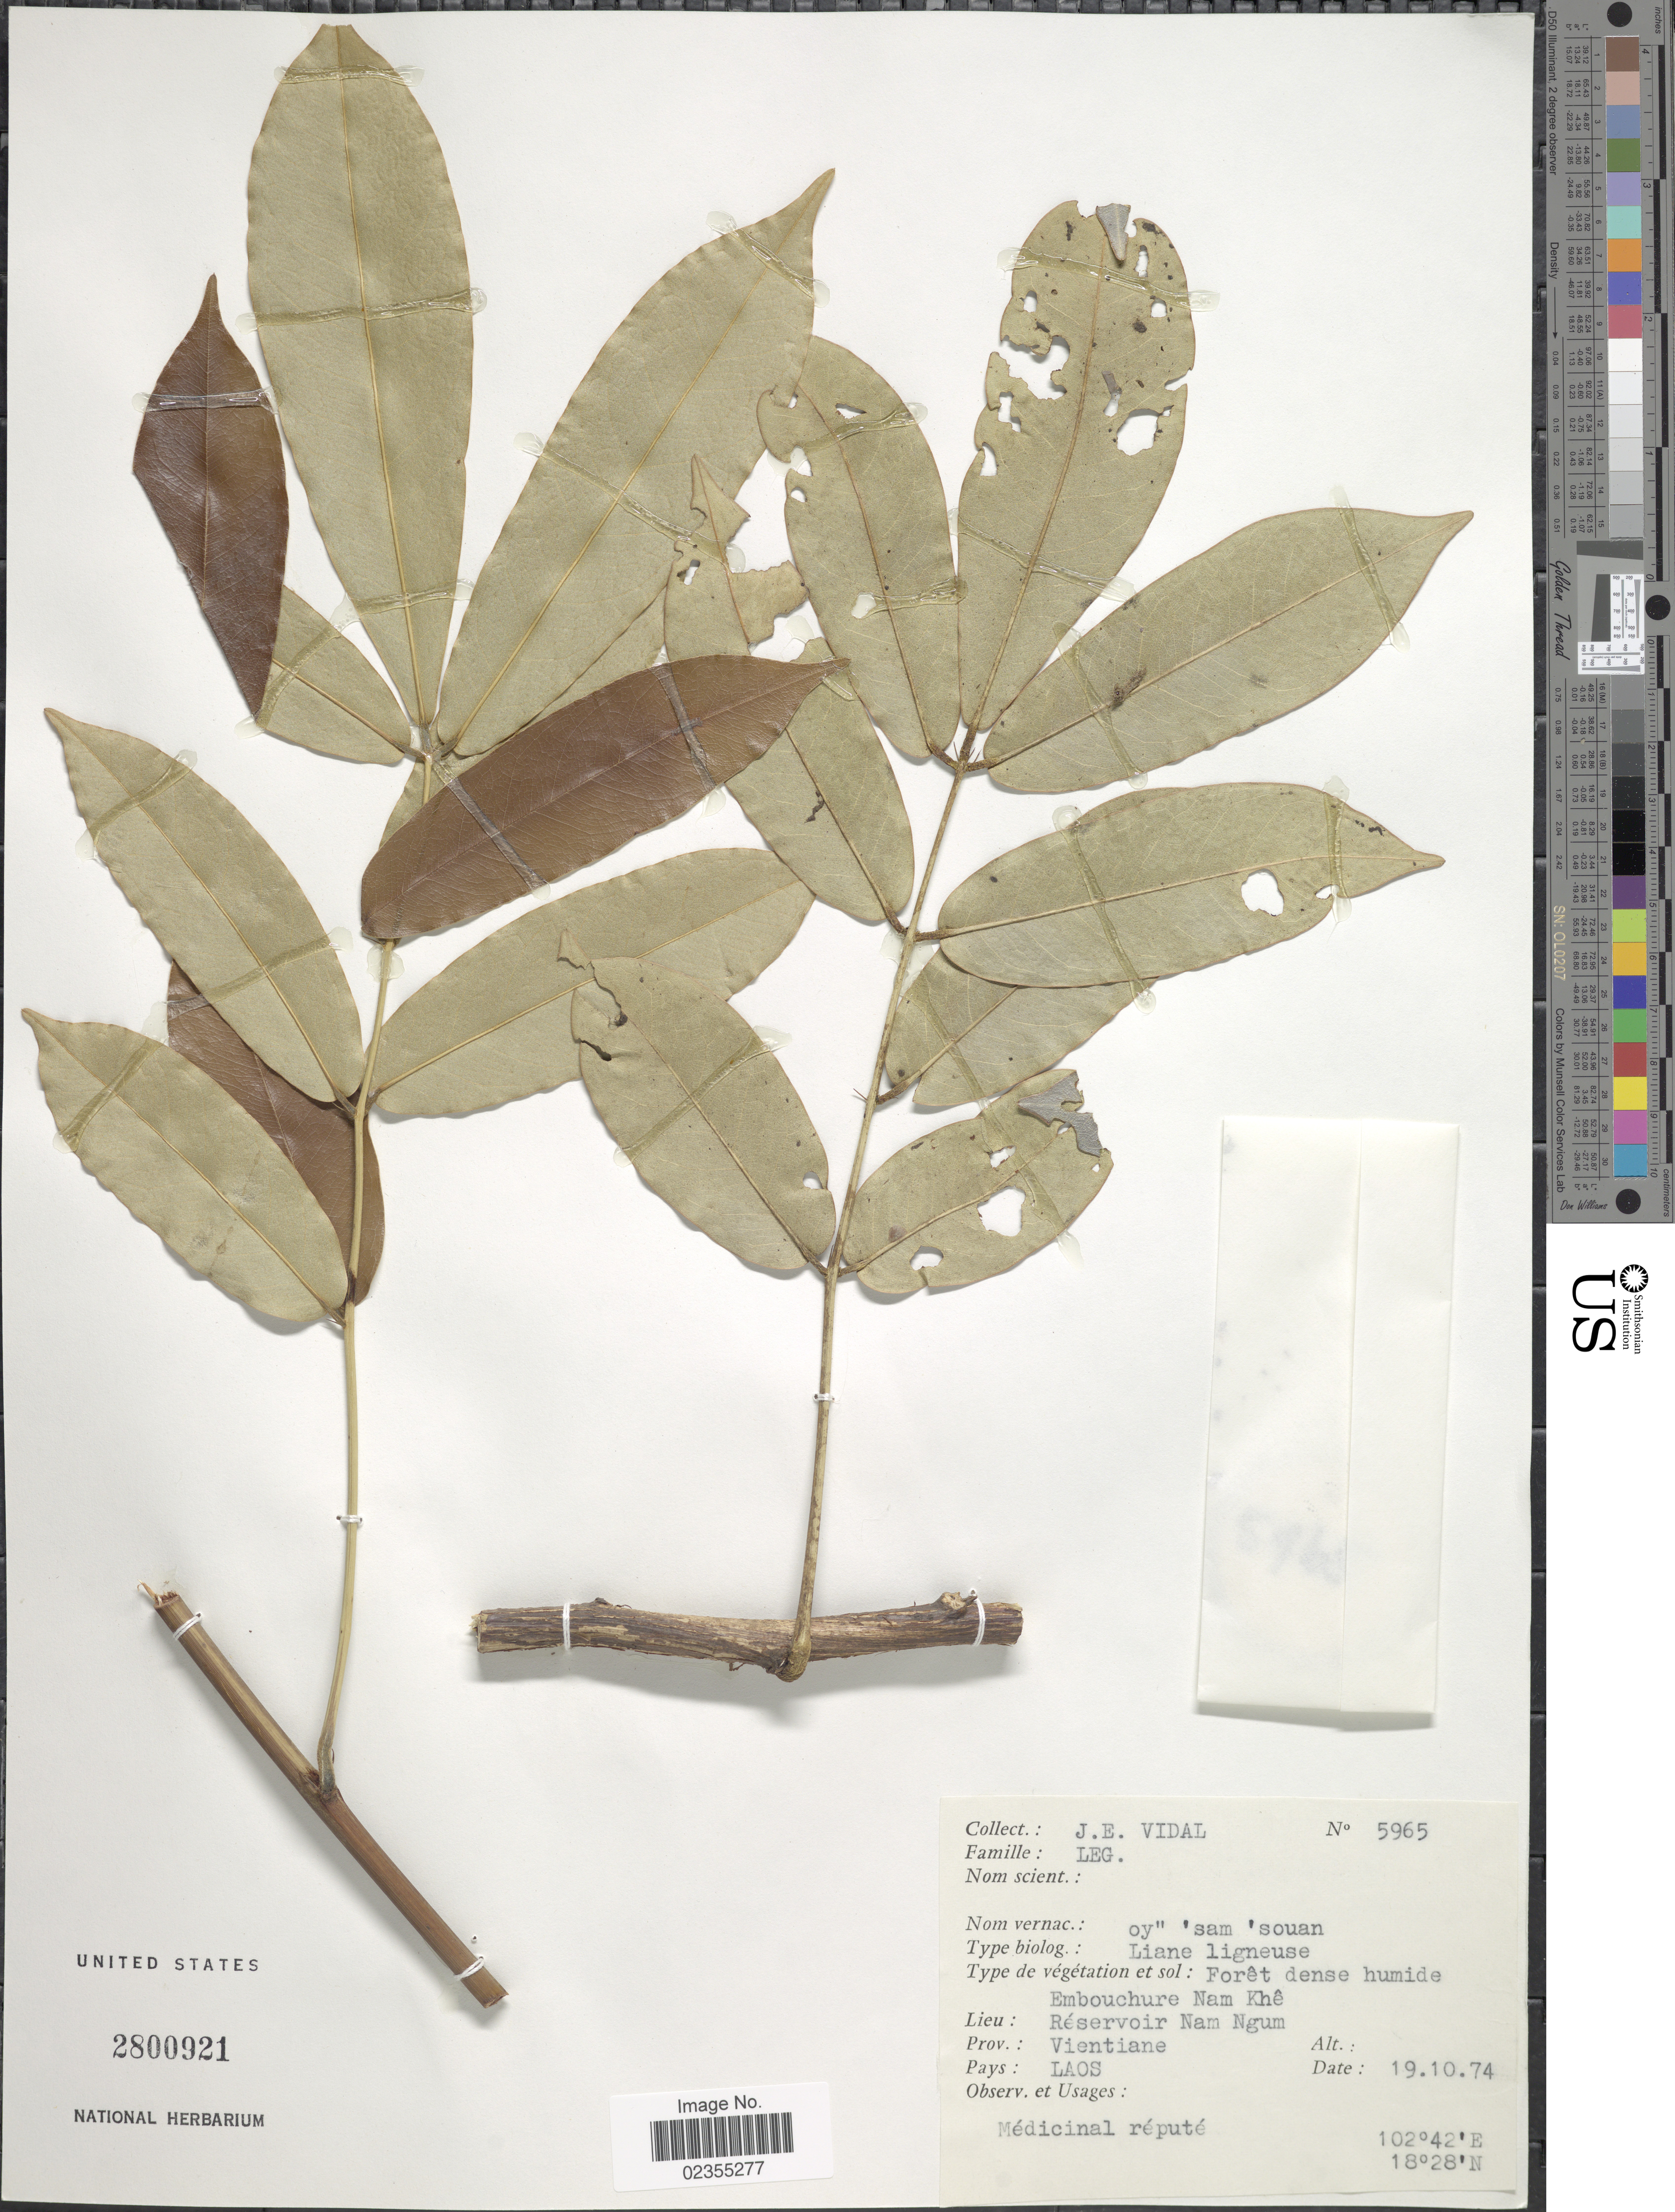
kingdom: Plantae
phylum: Tracheophyta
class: Magnoliopsida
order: Fabales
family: Fabaceae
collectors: J. E. Vidal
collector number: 5965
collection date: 1974-10-19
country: Laos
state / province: Viangchan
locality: Forêt dense humide. Embouchure Nam Khê. Réservoir Nam Ngum. Prov.: Vientiane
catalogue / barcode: US 2800921